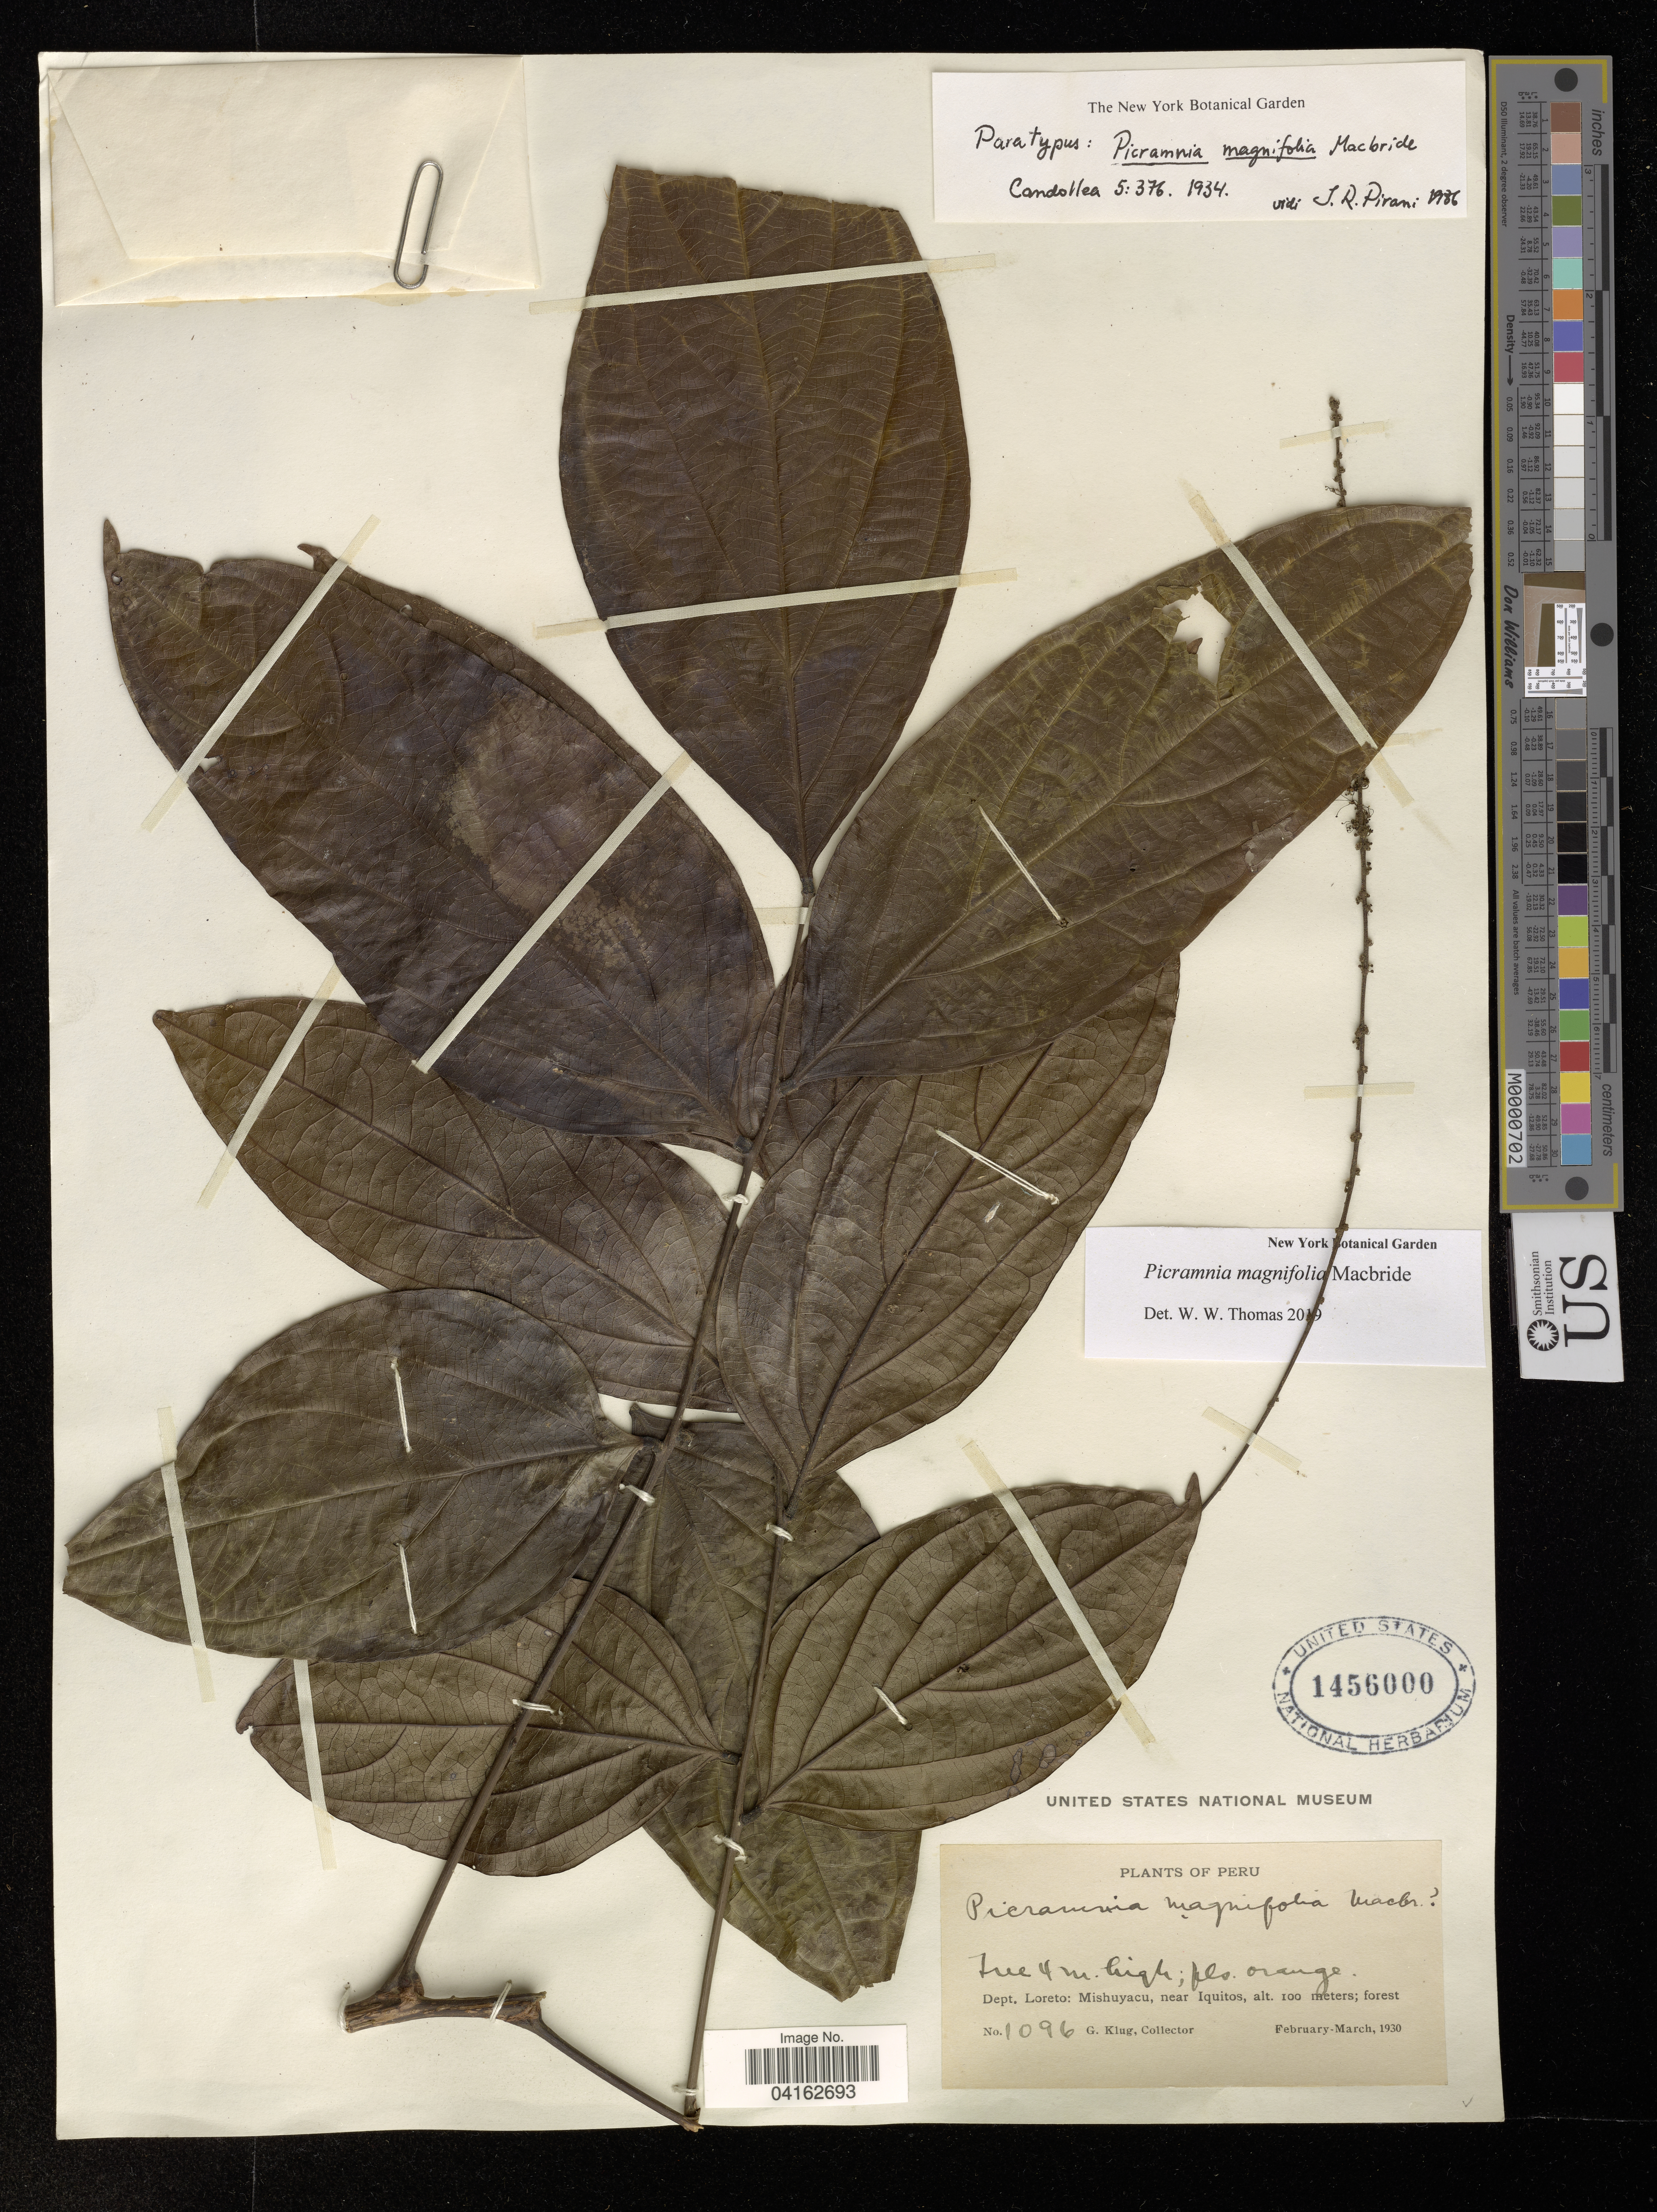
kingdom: Plantae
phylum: Tracheophyta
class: Magnoliopsida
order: Picramniales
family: Picramniaceae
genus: Picramnia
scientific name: Picramnia magnifolia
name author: J.F. Macbr.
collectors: G. Klug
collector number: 1096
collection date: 1930-02/1930-03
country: Peru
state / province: Loreto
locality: Dept. Loreto: Mishuyacu, near Iquitos.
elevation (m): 100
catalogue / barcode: US 1456000